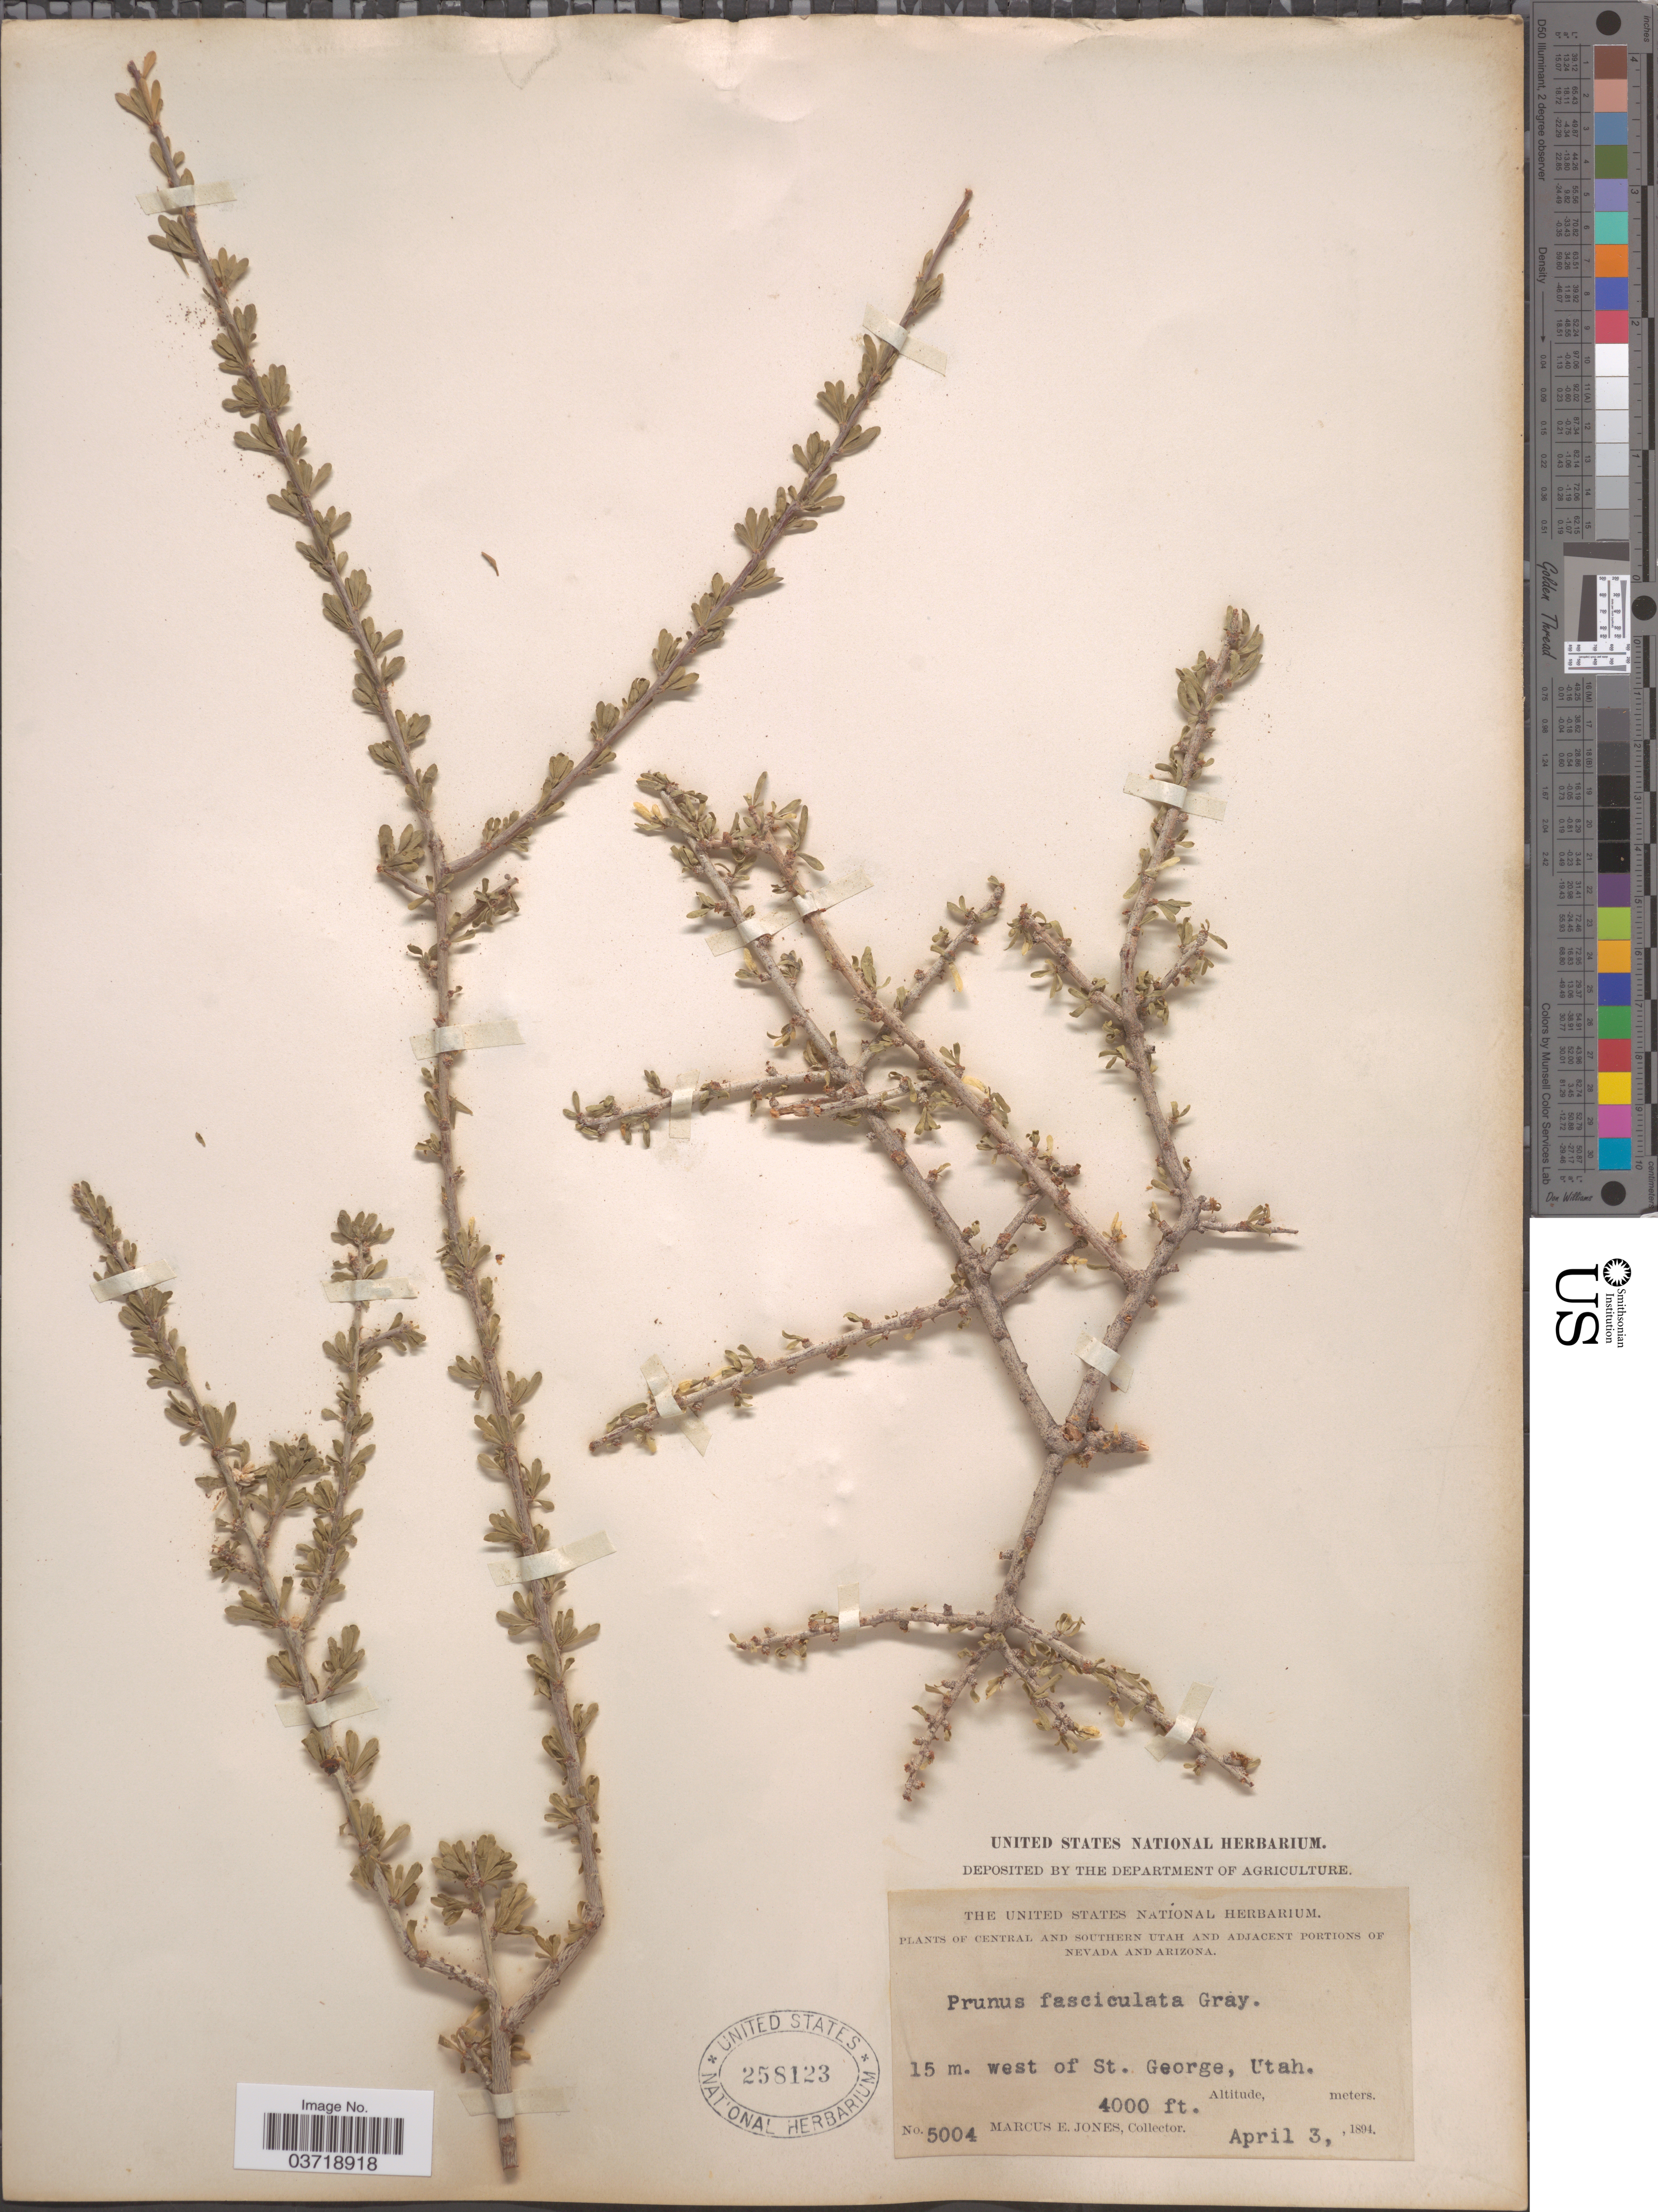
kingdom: Plantae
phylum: Tracheophyta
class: Magnoliopsida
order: Rosales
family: Rosaceae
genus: Prunus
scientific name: Prunus fasciculata var. fasciculata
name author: (Torr.) A. Gray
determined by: Strong, Mark T., (BOT), Smithsonian Institution - National Museum of Natural History (UNITED STATES)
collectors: M. E. Jones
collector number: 5004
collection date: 1894-04-03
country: United States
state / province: Utah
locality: Central and Southern Utah. 15 m. west of St. George.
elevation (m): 1219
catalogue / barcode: US 258123